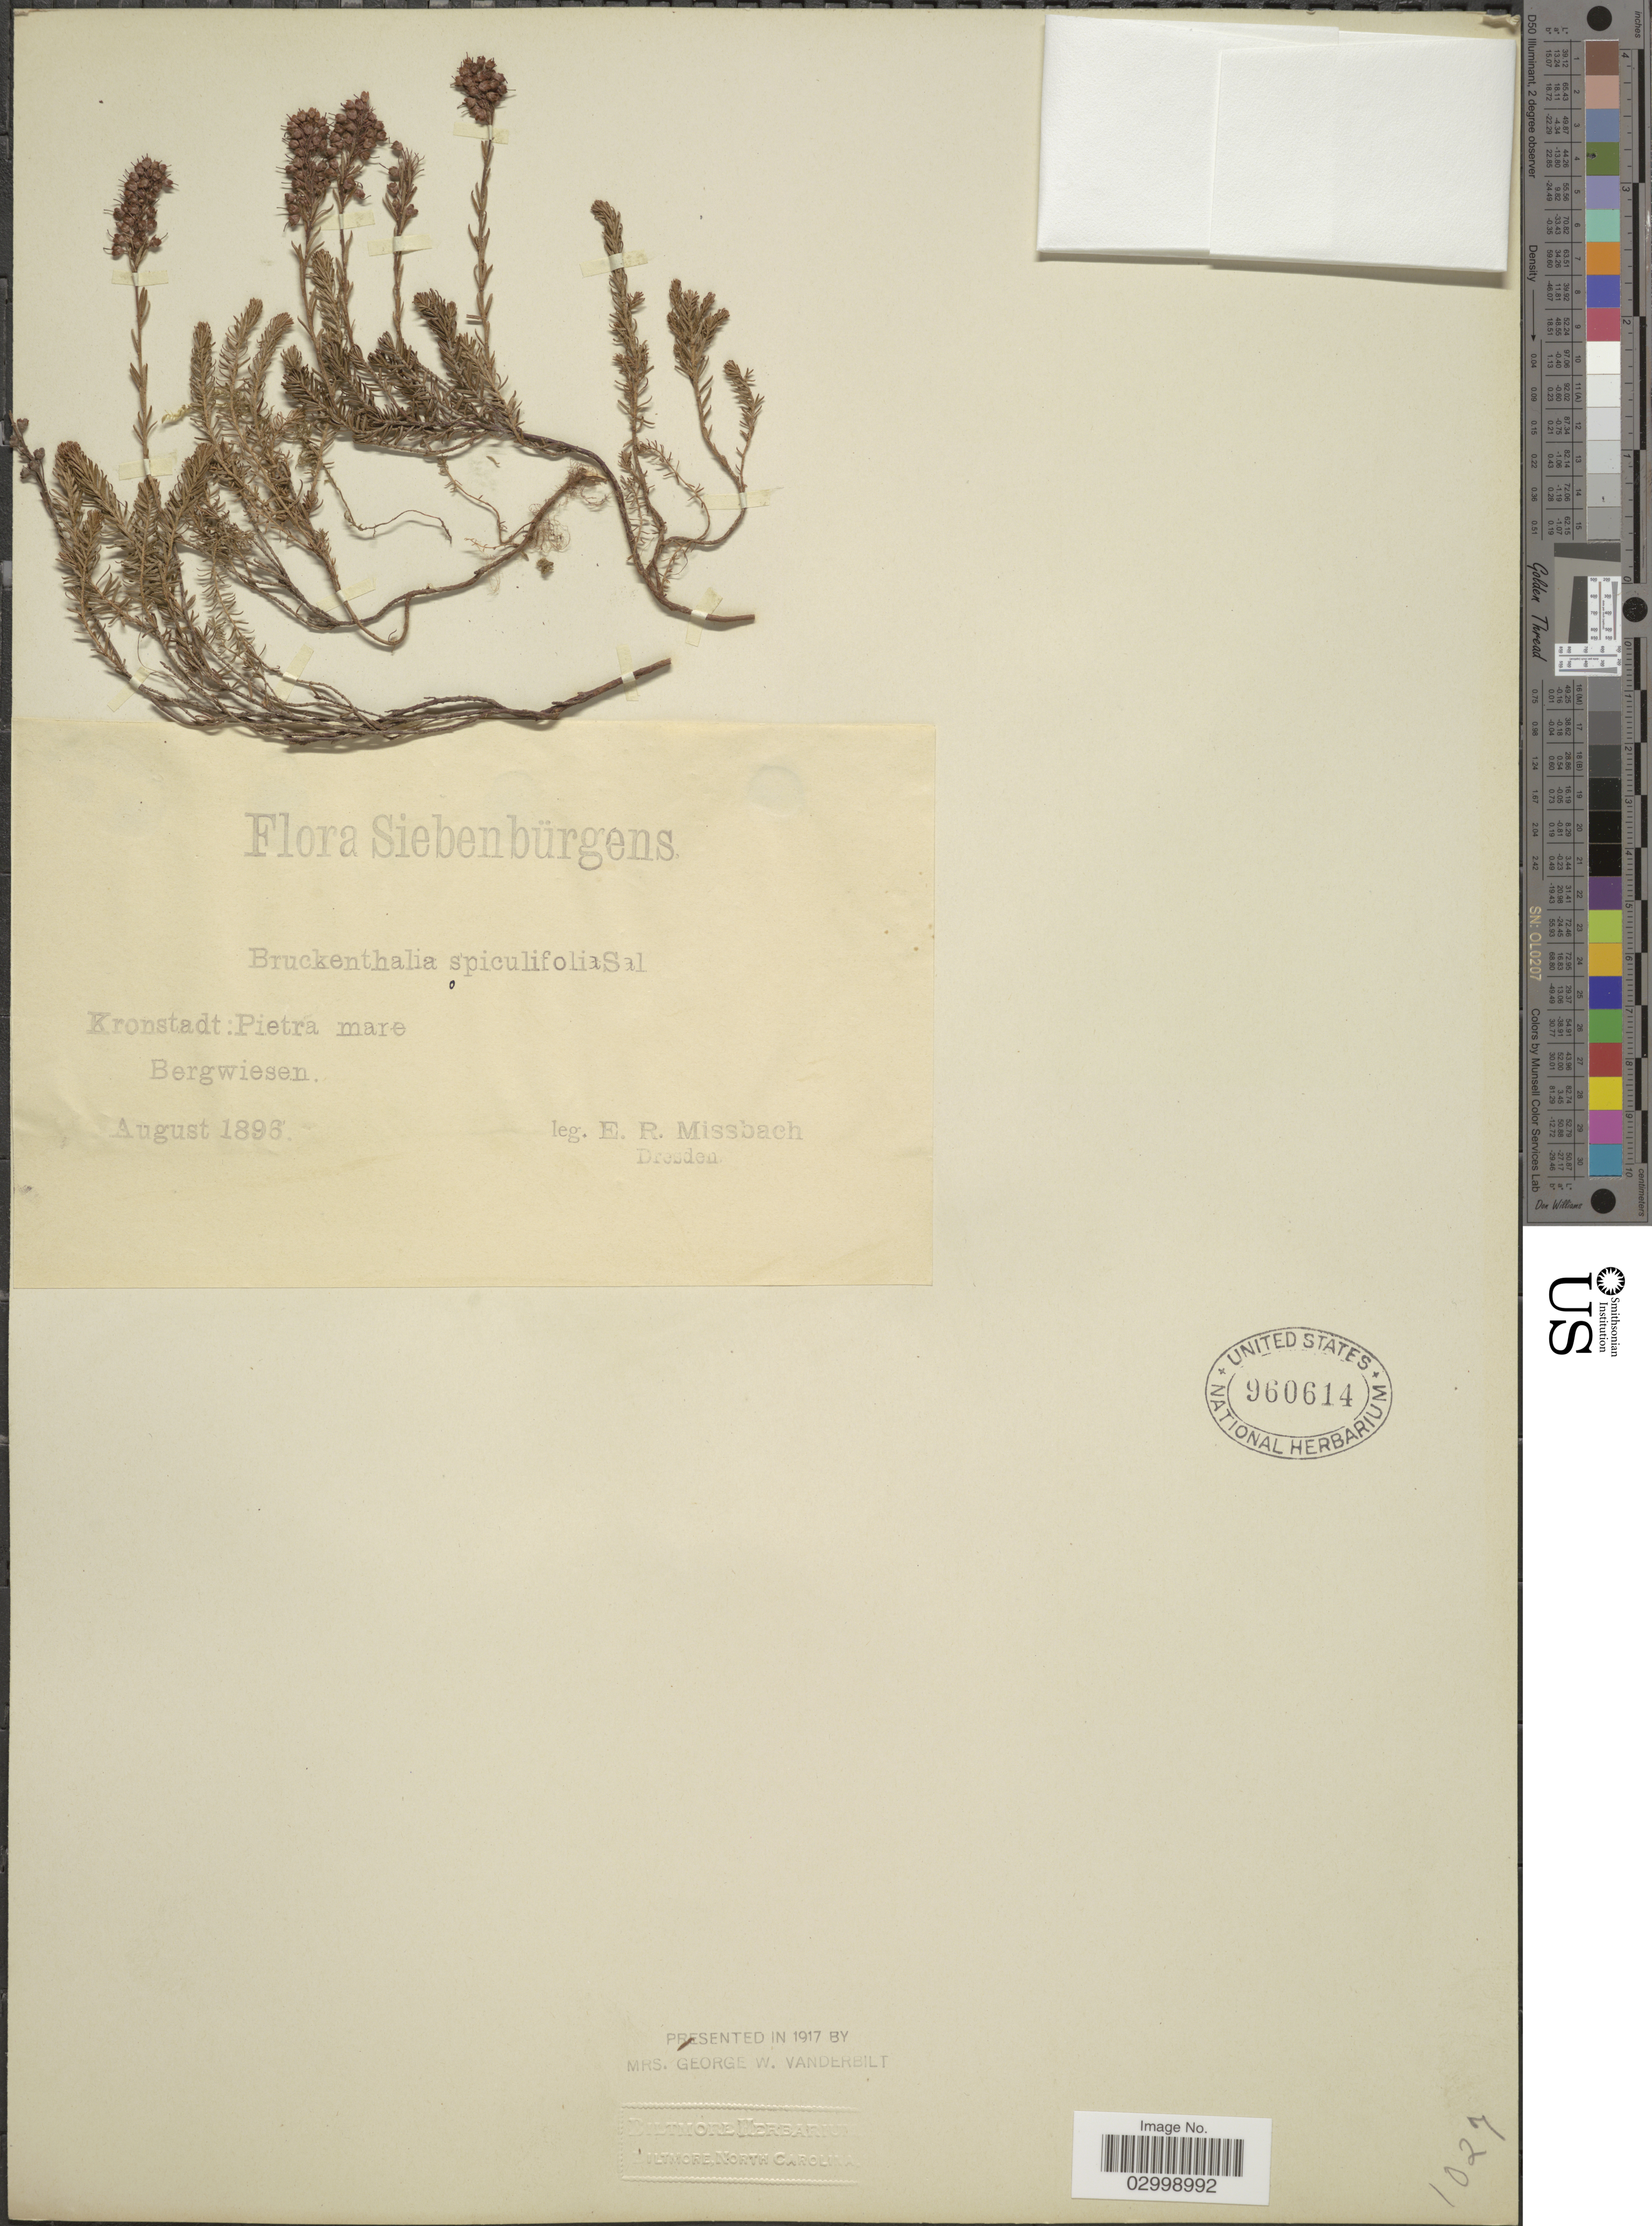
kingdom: Plantae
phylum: Tracheophyta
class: Magnoliopsida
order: Ericales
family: Ericaceae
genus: Bruckenthalia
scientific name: Bruckenthalia spiculifolia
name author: (Salisb.) Rchb.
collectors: E. Missbach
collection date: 1896-08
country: Romania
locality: Siebenbürgens, Kronstadt: Pietra mare, bergwiesen.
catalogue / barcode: US 960614